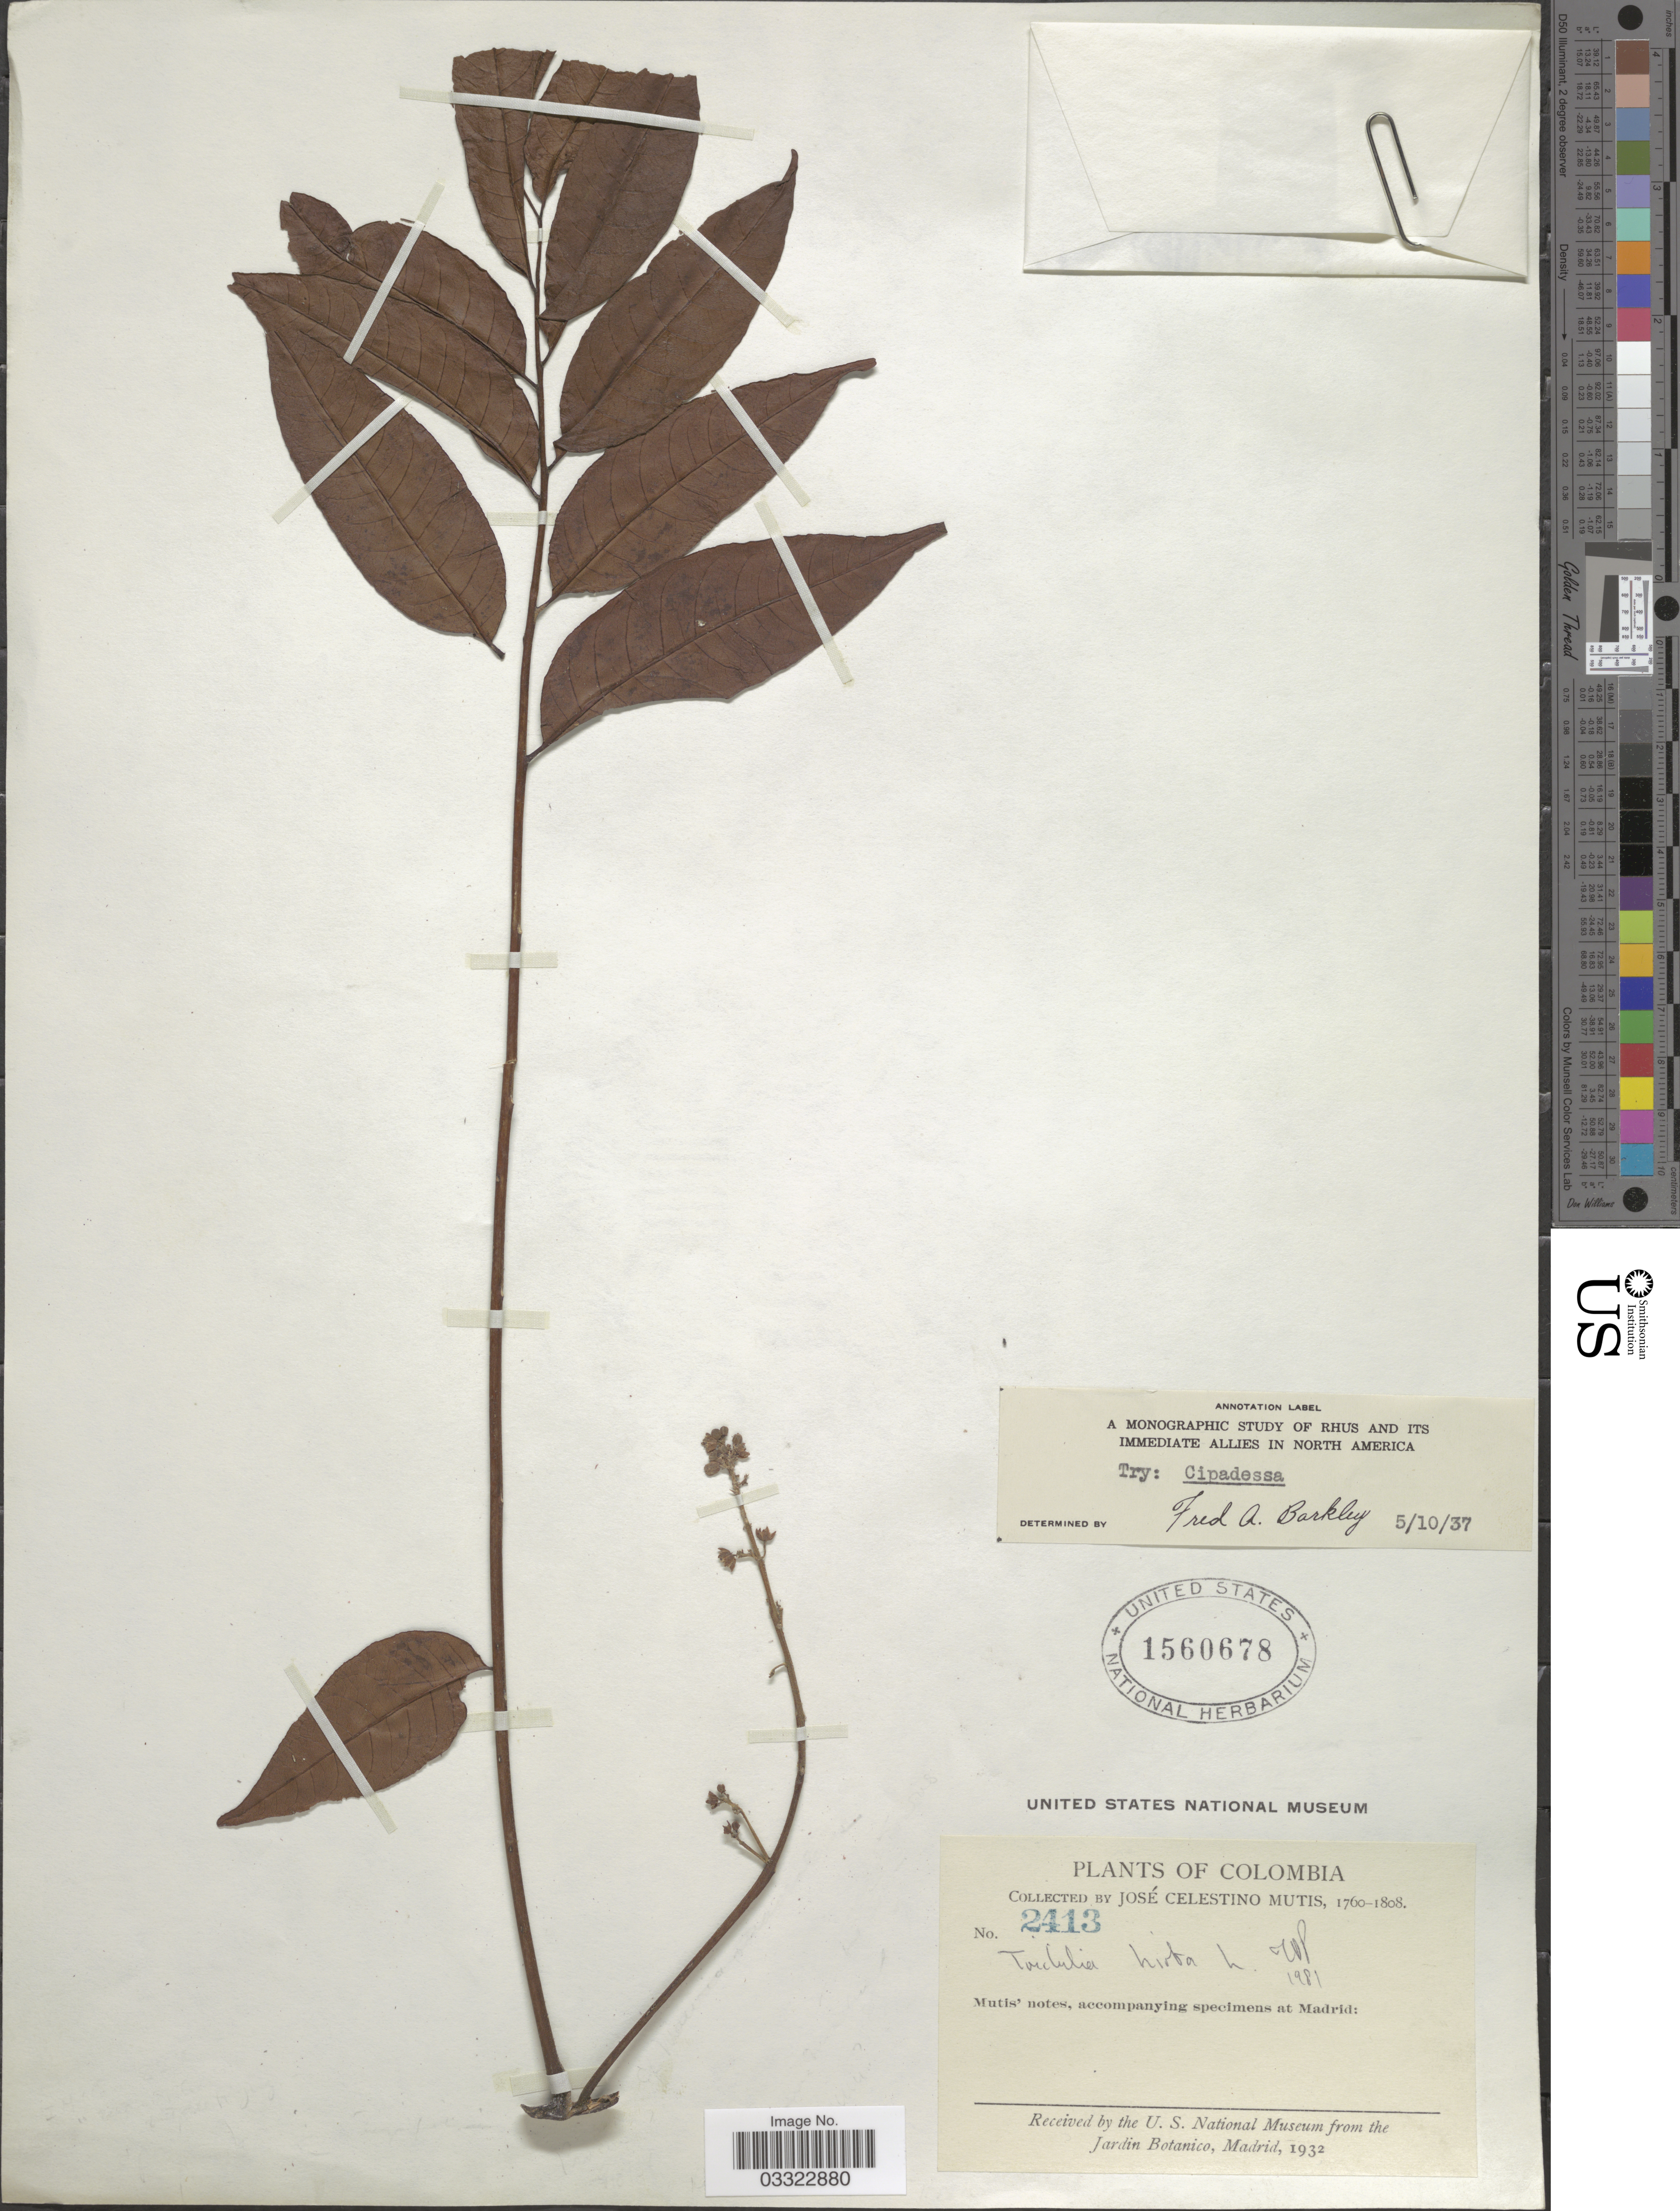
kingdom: Plantae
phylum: Tracheophyta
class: Magnoliopsida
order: Sapindales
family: Meliaceae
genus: Trichilia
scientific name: Trichilia hirta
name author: L.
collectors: J. C. B. Mutis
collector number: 2413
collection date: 1760/1808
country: Colombia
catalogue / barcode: US 1560678